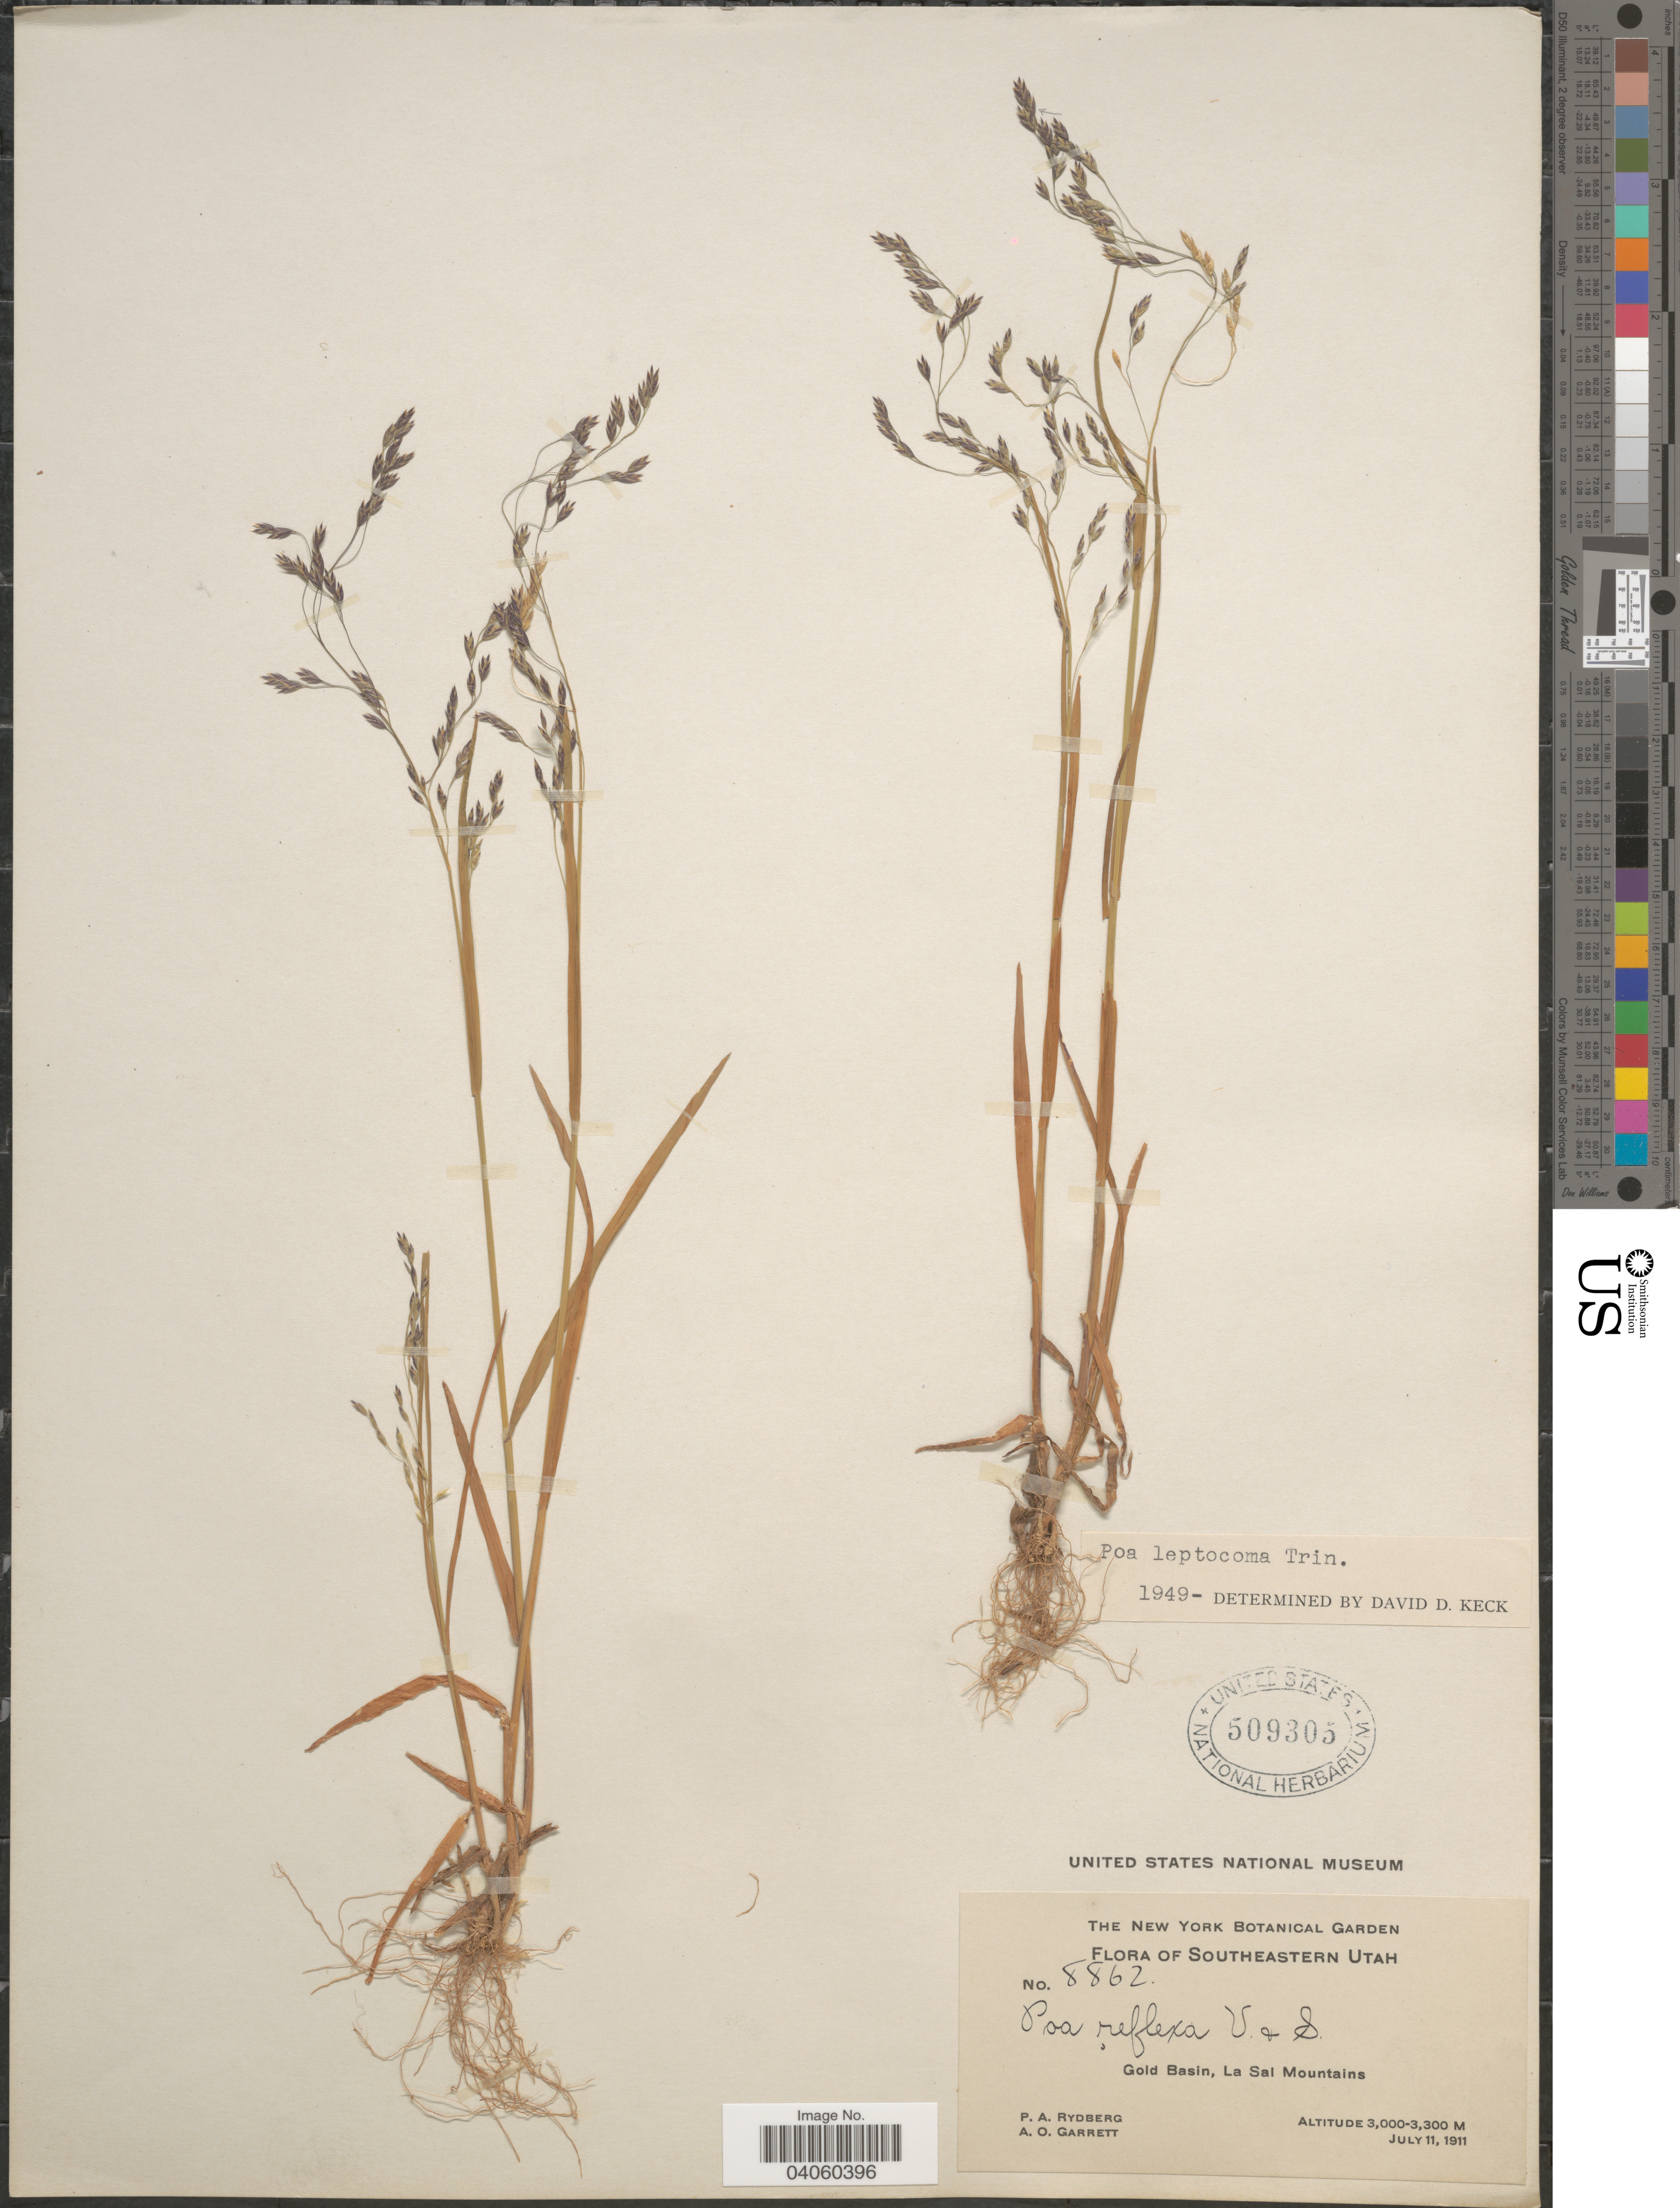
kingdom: Plantae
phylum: Tracheophyta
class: Liliopsida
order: Poales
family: Poaceae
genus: Poa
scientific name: Poa leptocoma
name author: Trin.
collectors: P. A. Rydberg & A. O. Garrett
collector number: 8862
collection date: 1911-07-11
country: United States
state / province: Utah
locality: Southeastern Utah. Gold Basin, La Sal Mountains.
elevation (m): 3000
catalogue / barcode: US 509305